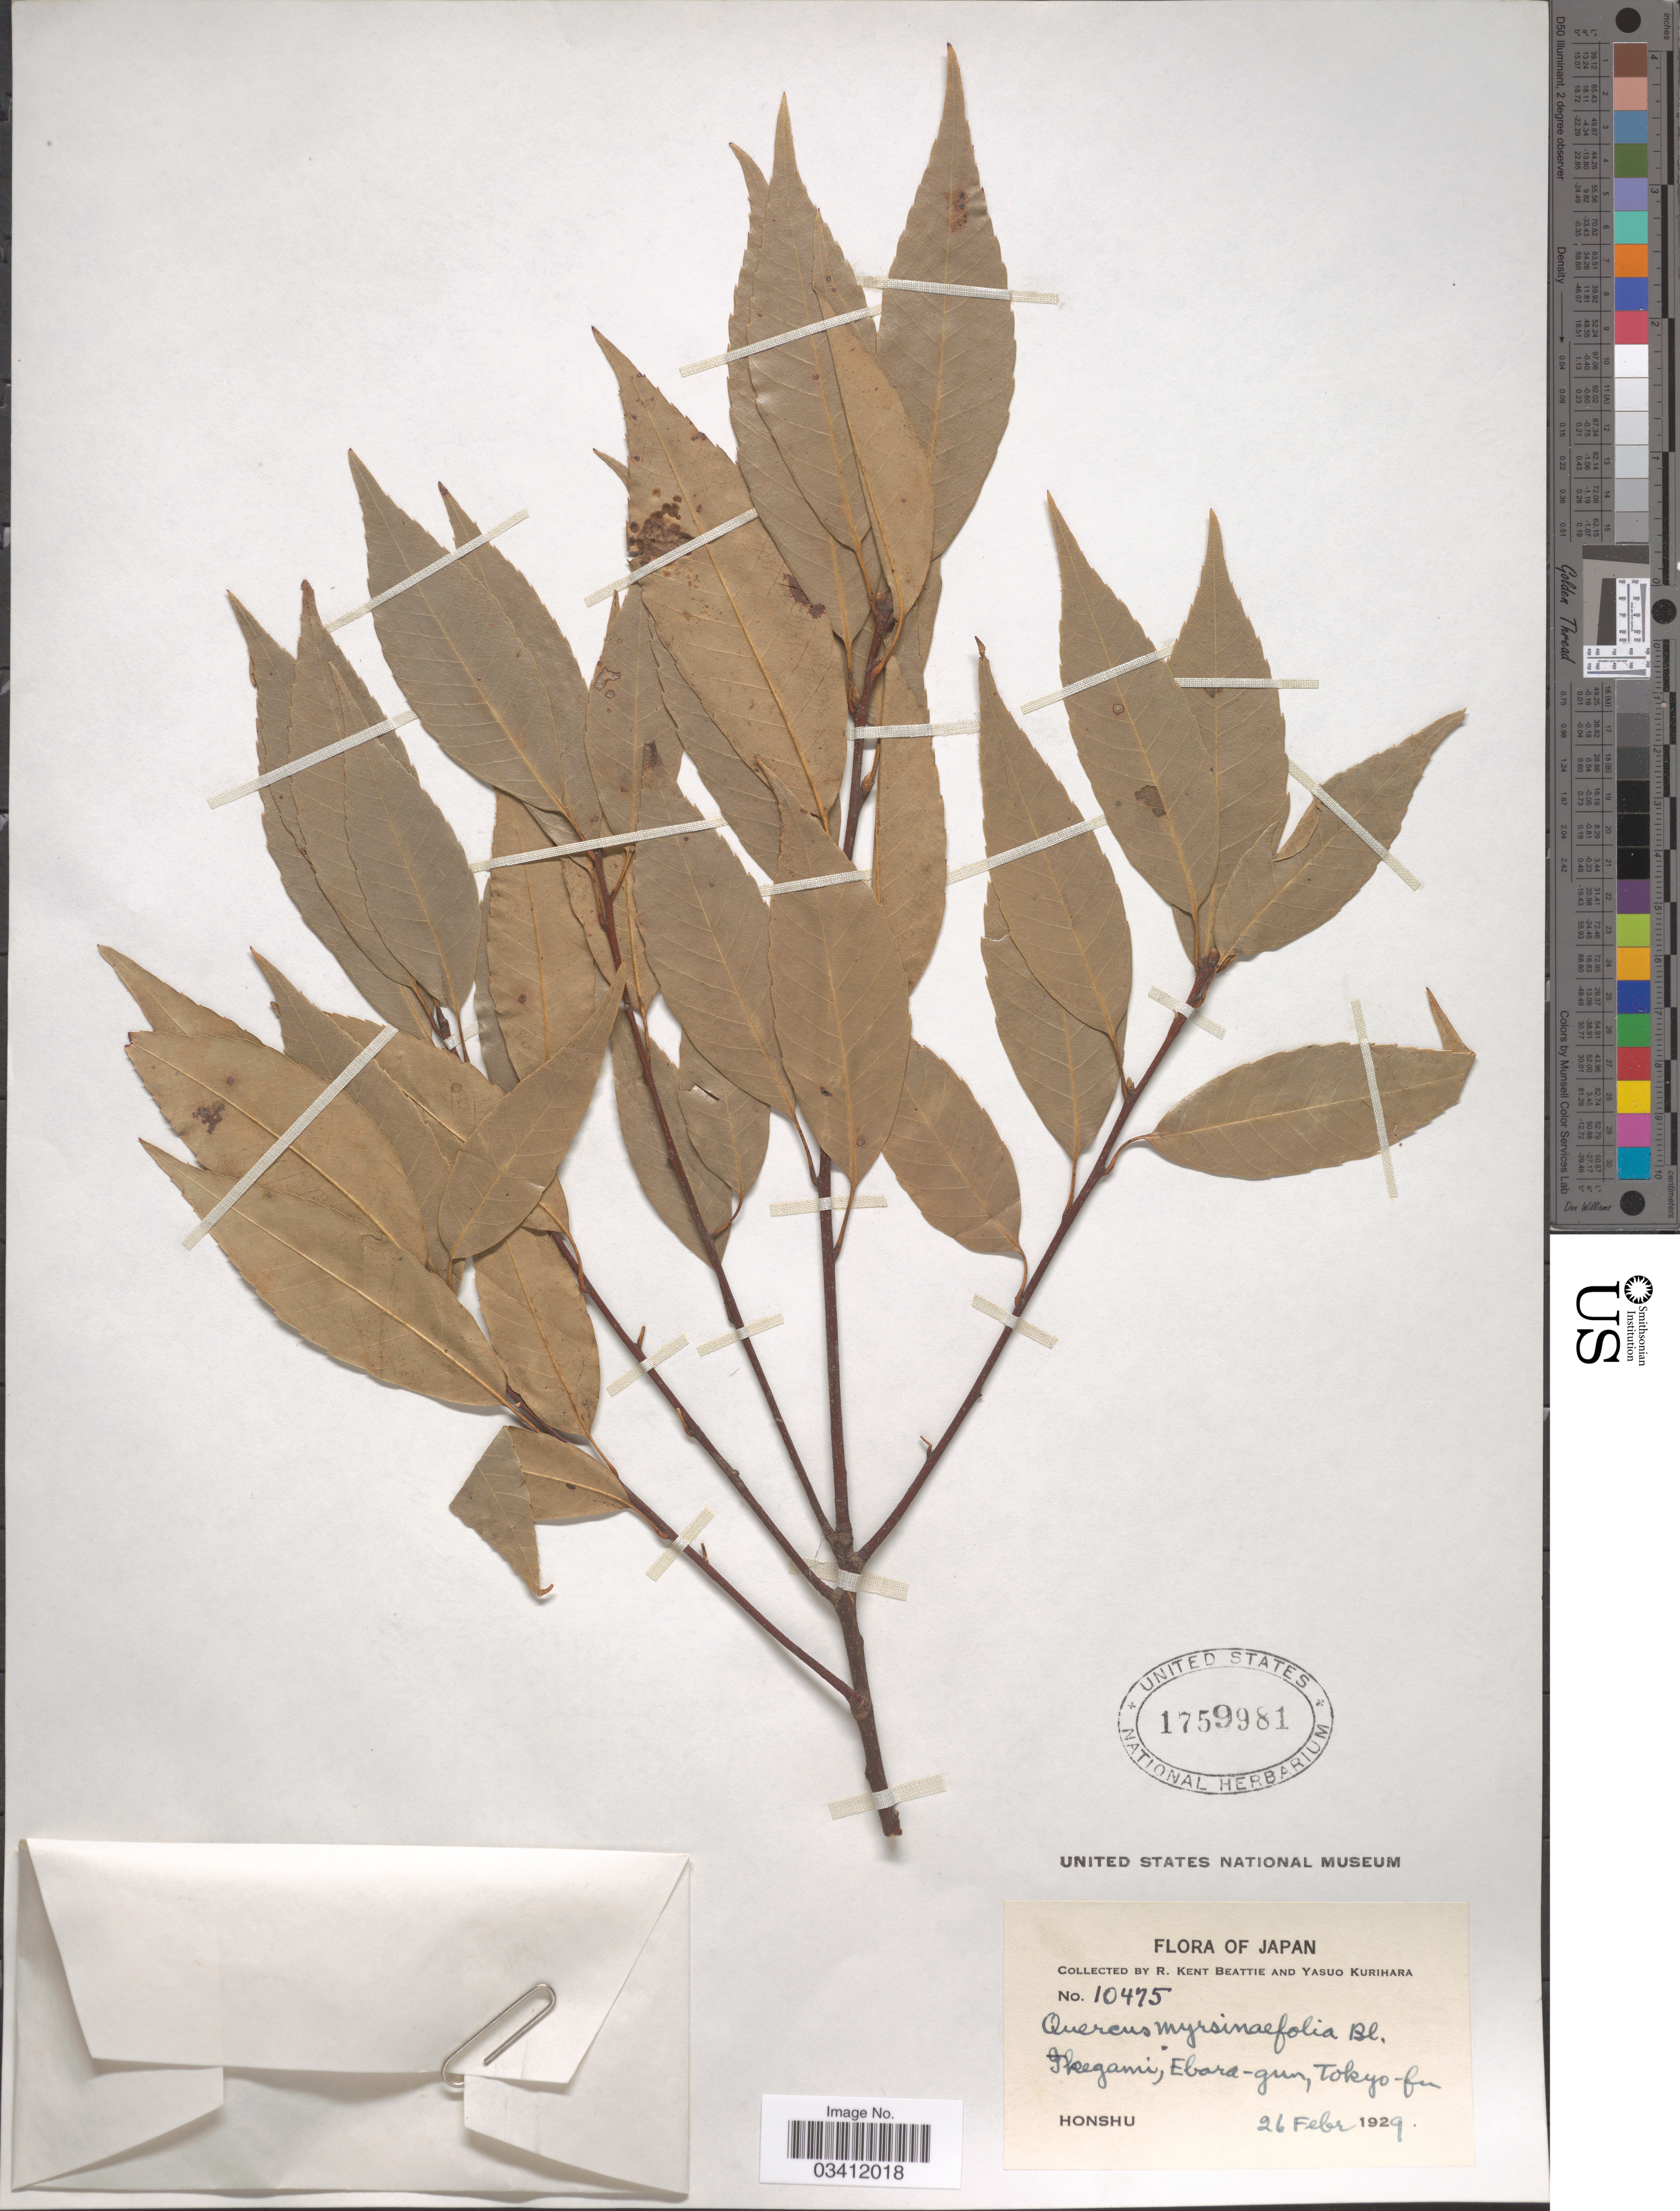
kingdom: Plantae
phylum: Tracheophyta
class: Magnoliopsida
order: Fagales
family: Fagaceae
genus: Quercus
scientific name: Quercus myrsinifolia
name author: Blume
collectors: R. K. Beattie & Y. Kurihara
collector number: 10475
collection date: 1929-02-26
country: Japan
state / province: Tokyo, Federal City of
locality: Ikegami, Ebara-gun, Tokyo-fu. Honshu.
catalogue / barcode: US 1759981